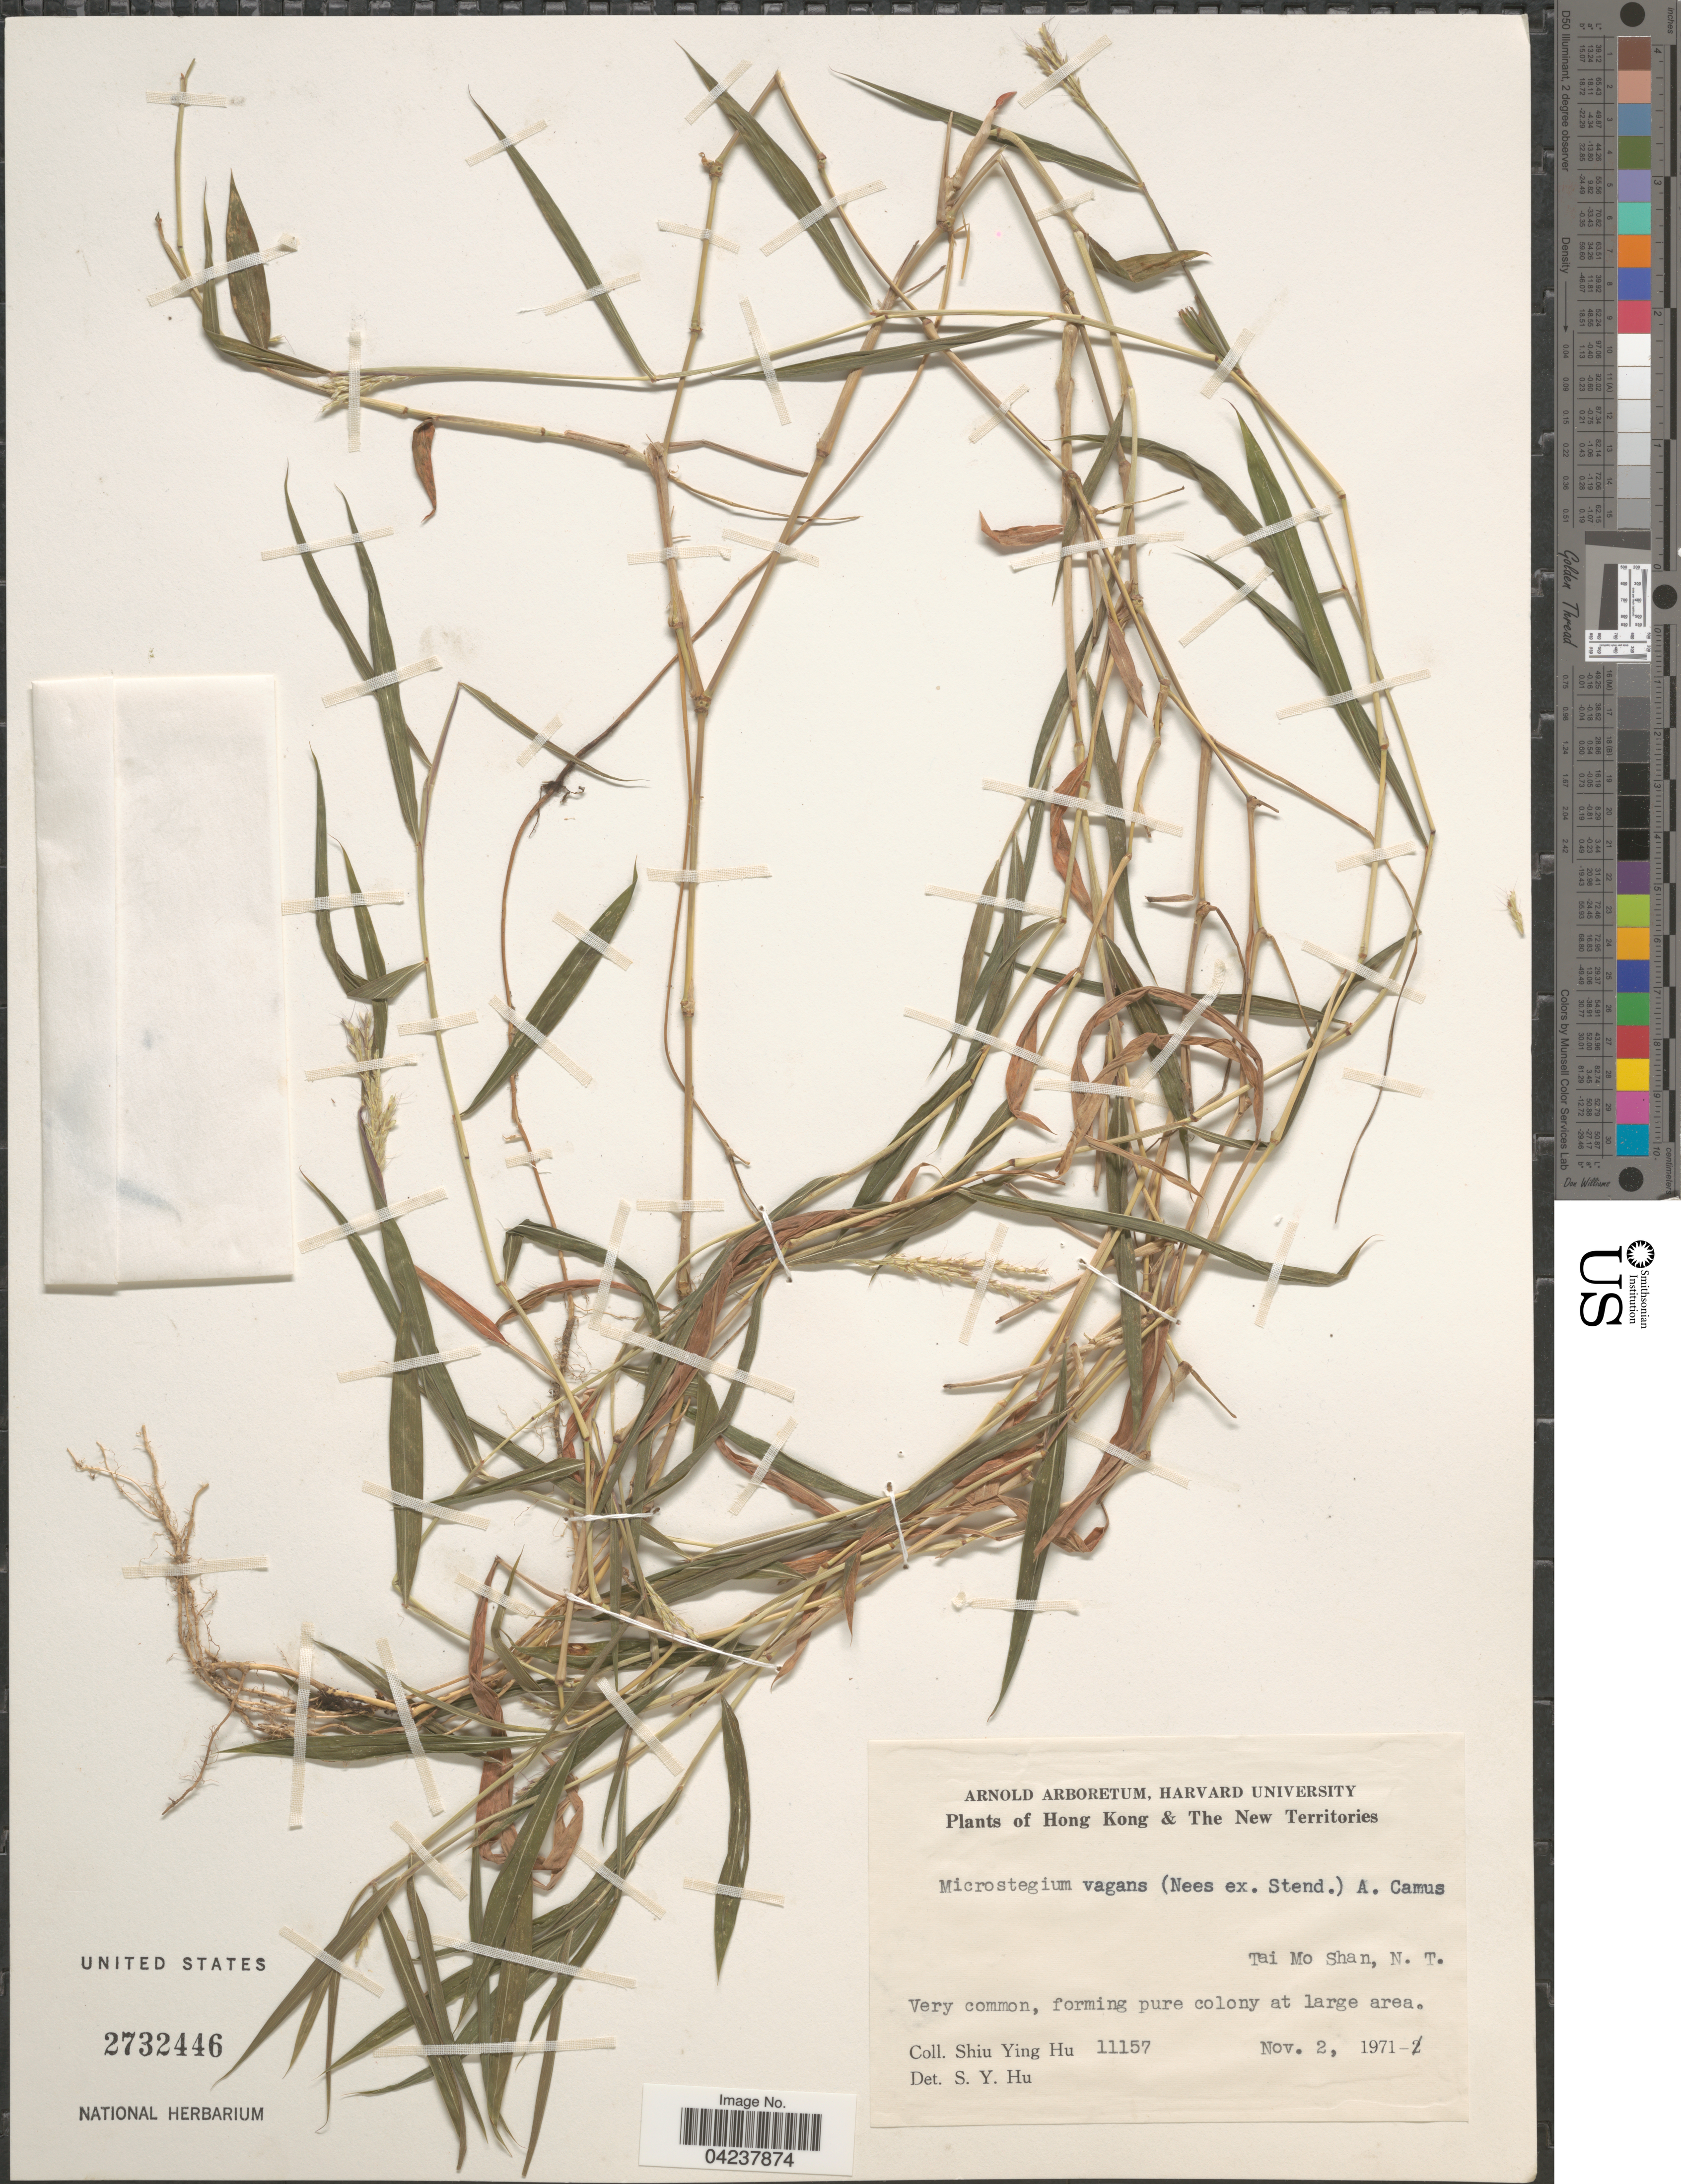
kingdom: Plantae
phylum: Tracheophyta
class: Liliopsida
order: Poales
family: Poaceae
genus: Microstegium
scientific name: Microstegium fasciculatum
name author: (L.) Henr.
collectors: S. Y. Hu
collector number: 11157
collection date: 1971-11-02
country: China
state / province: Hong Kong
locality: The New Territories. Tai Mo Shan, N. T.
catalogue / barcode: US 2732446